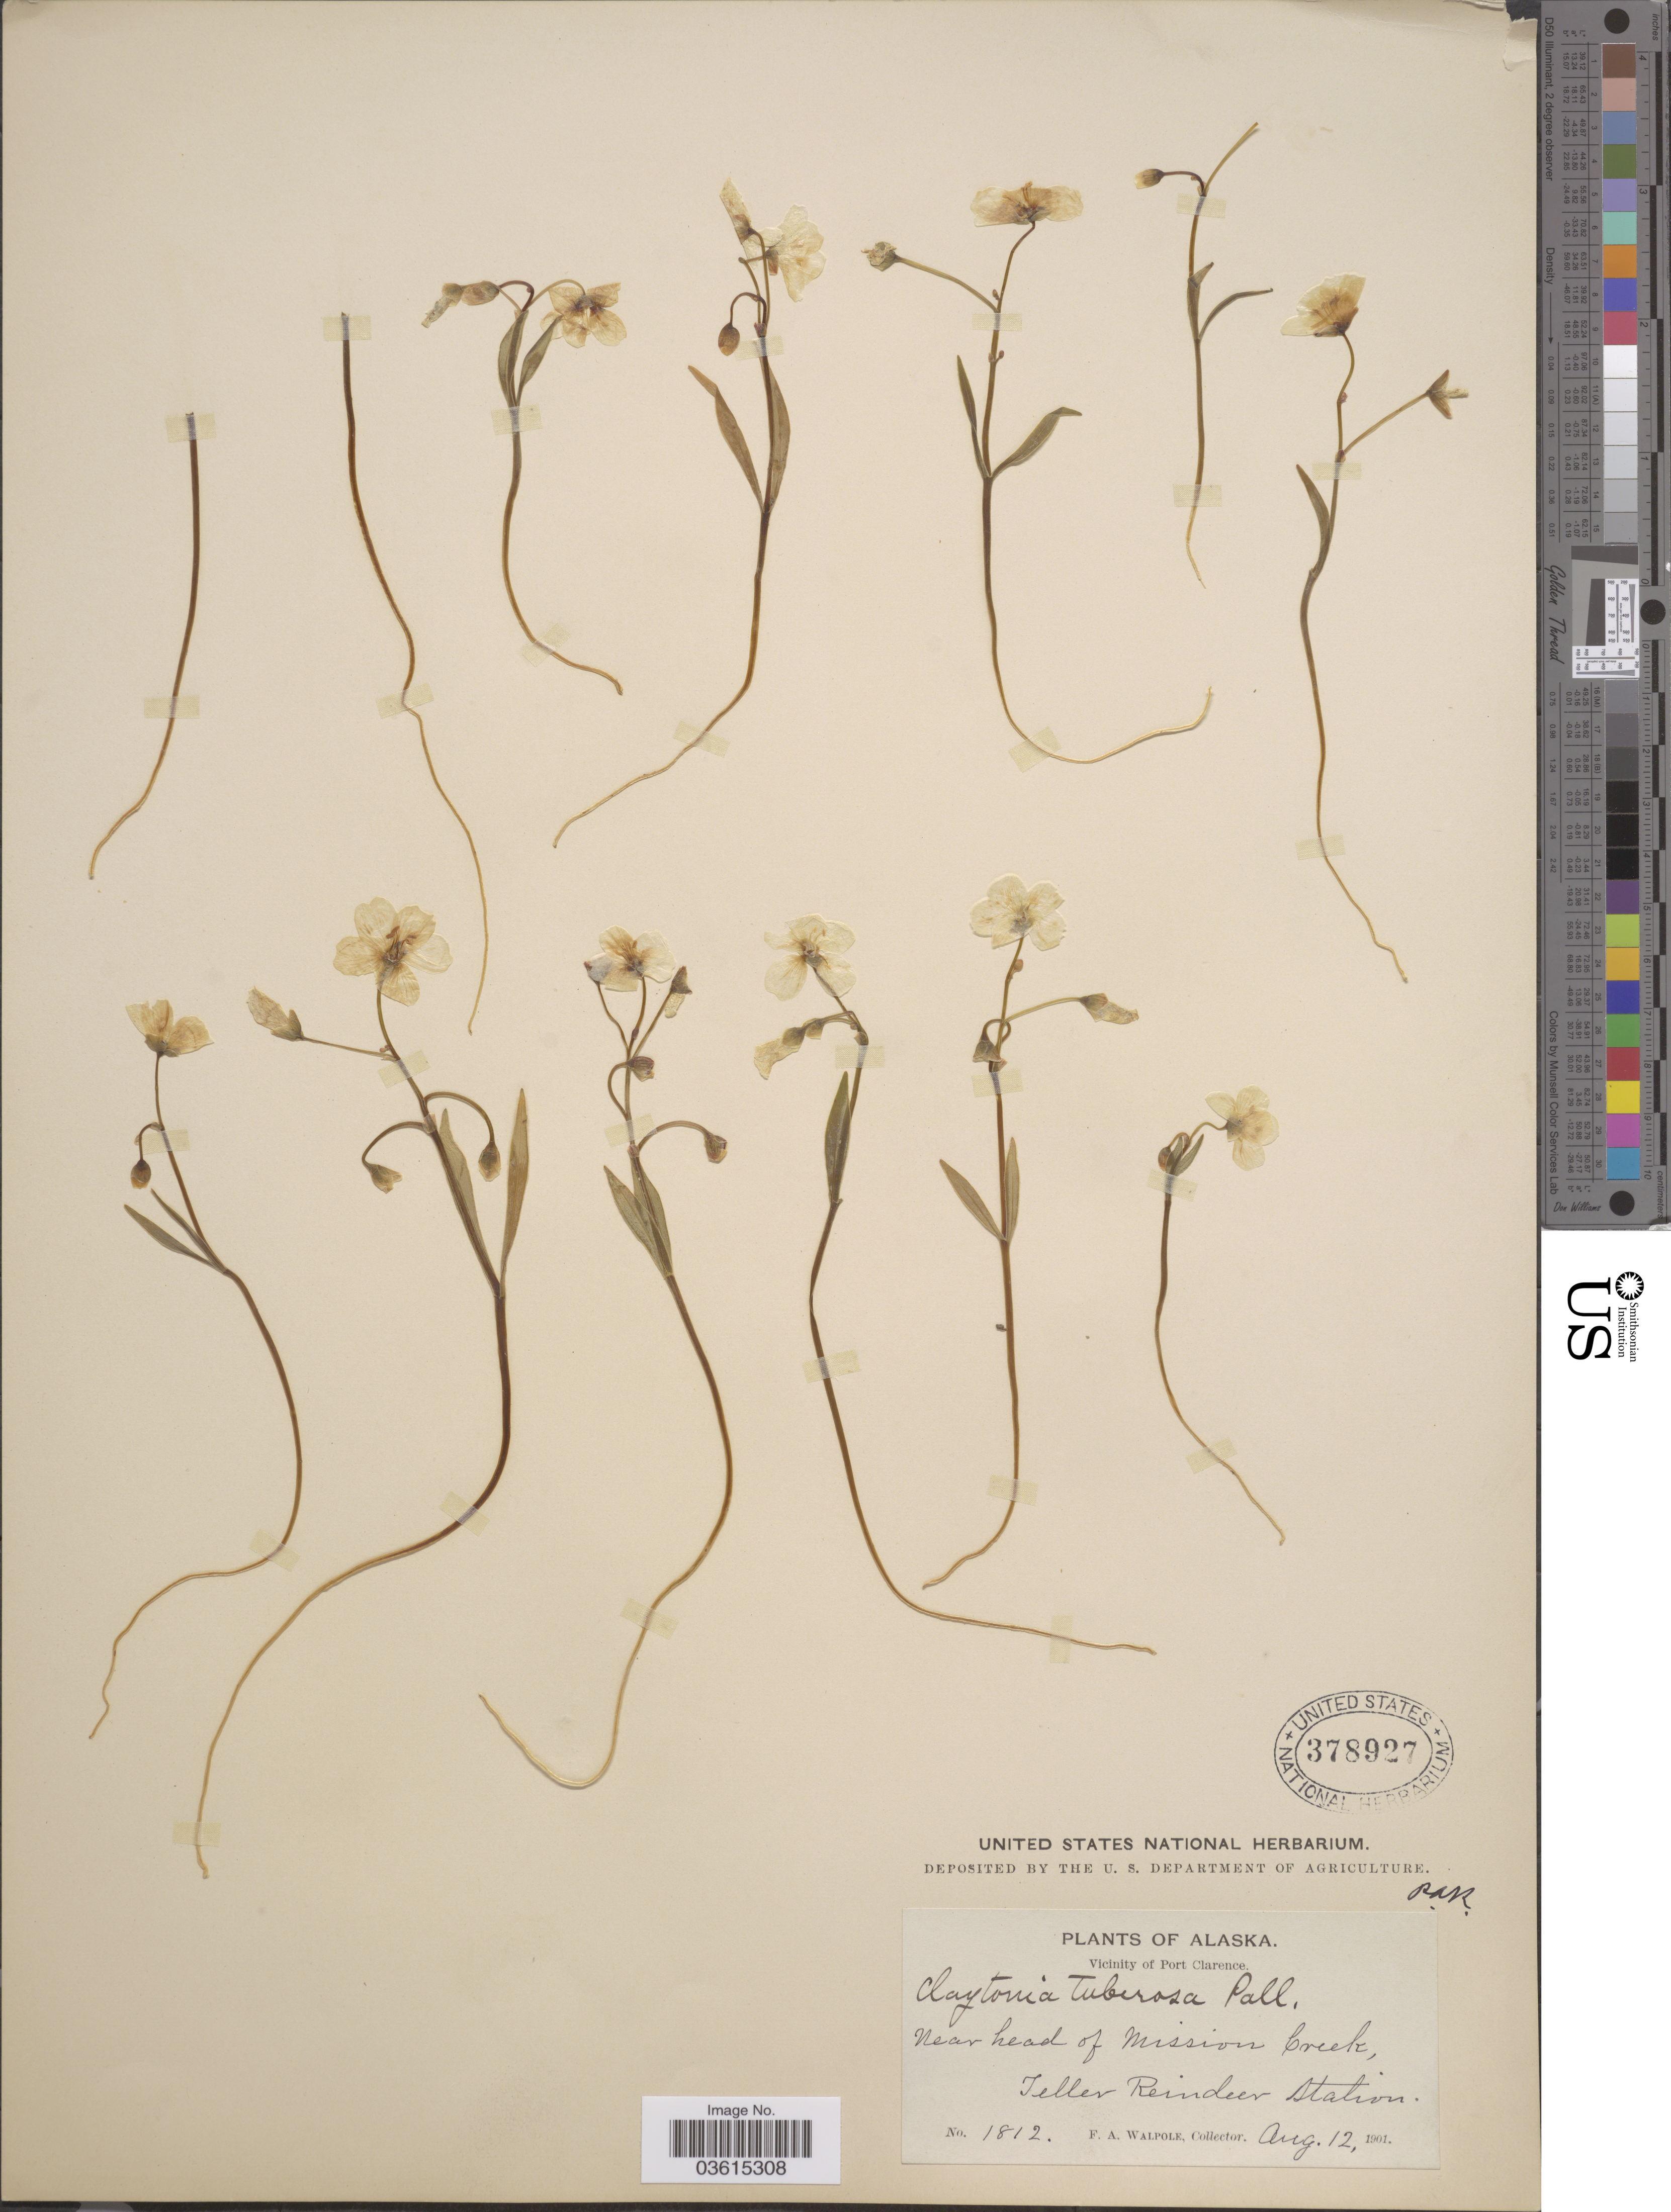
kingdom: Plantae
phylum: Tracheophyta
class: Magnoliopsida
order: Caryophyllales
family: Montiaceae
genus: Claytonia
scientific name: Claytonia tuberosa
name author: Pall. ex Willd.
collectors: F. Walpole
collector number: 1812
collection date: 1901-08-12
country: United States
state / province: Alaska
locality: Vicinity of Port Clarence. Near head of Mission Creek, Teller Reindeer Station.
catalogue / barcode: US 378927